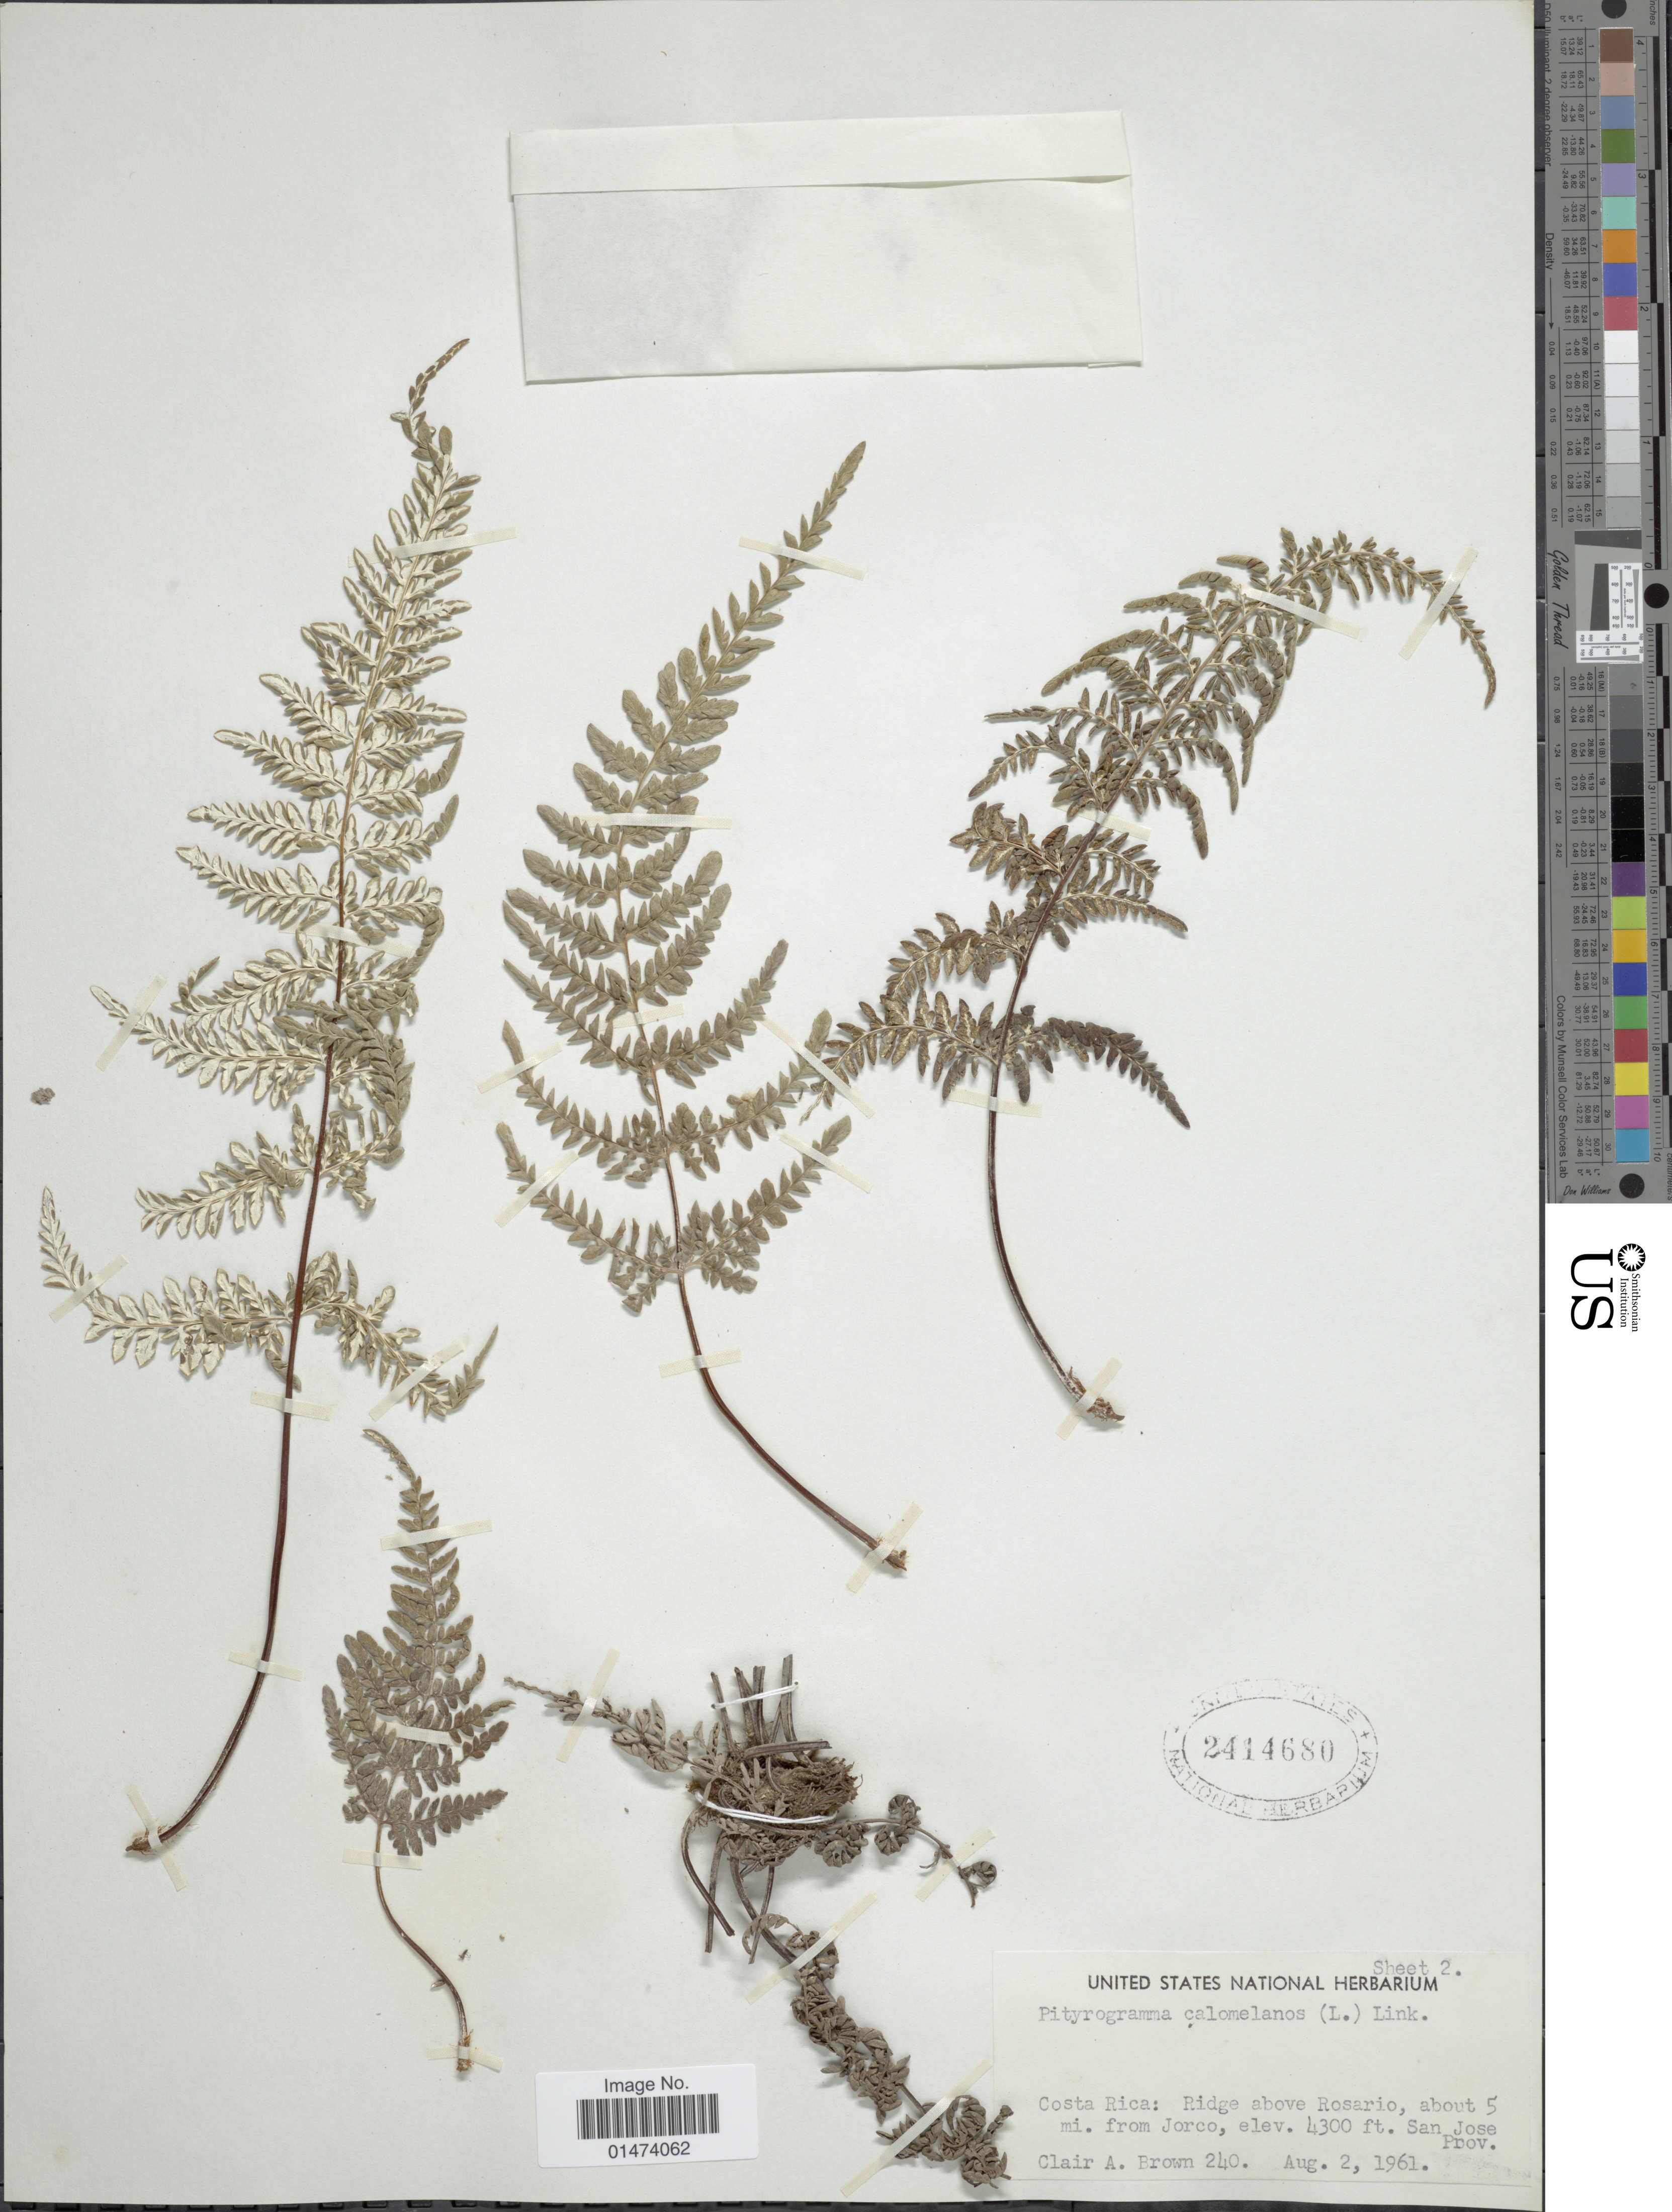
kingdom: Plantae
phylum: Tracheophyta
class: Polypodiopsida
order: Polypodiales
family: Pteridaceae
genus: Pityrogramma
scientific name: Pityrogramma dealbata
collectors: C. A. Brown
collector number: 240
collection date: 1961-08-02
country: Uruguay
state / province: San Jose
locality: Ridge above Rosario, about 5 mi. from jorco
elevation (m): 1311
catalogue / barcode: US 2414680